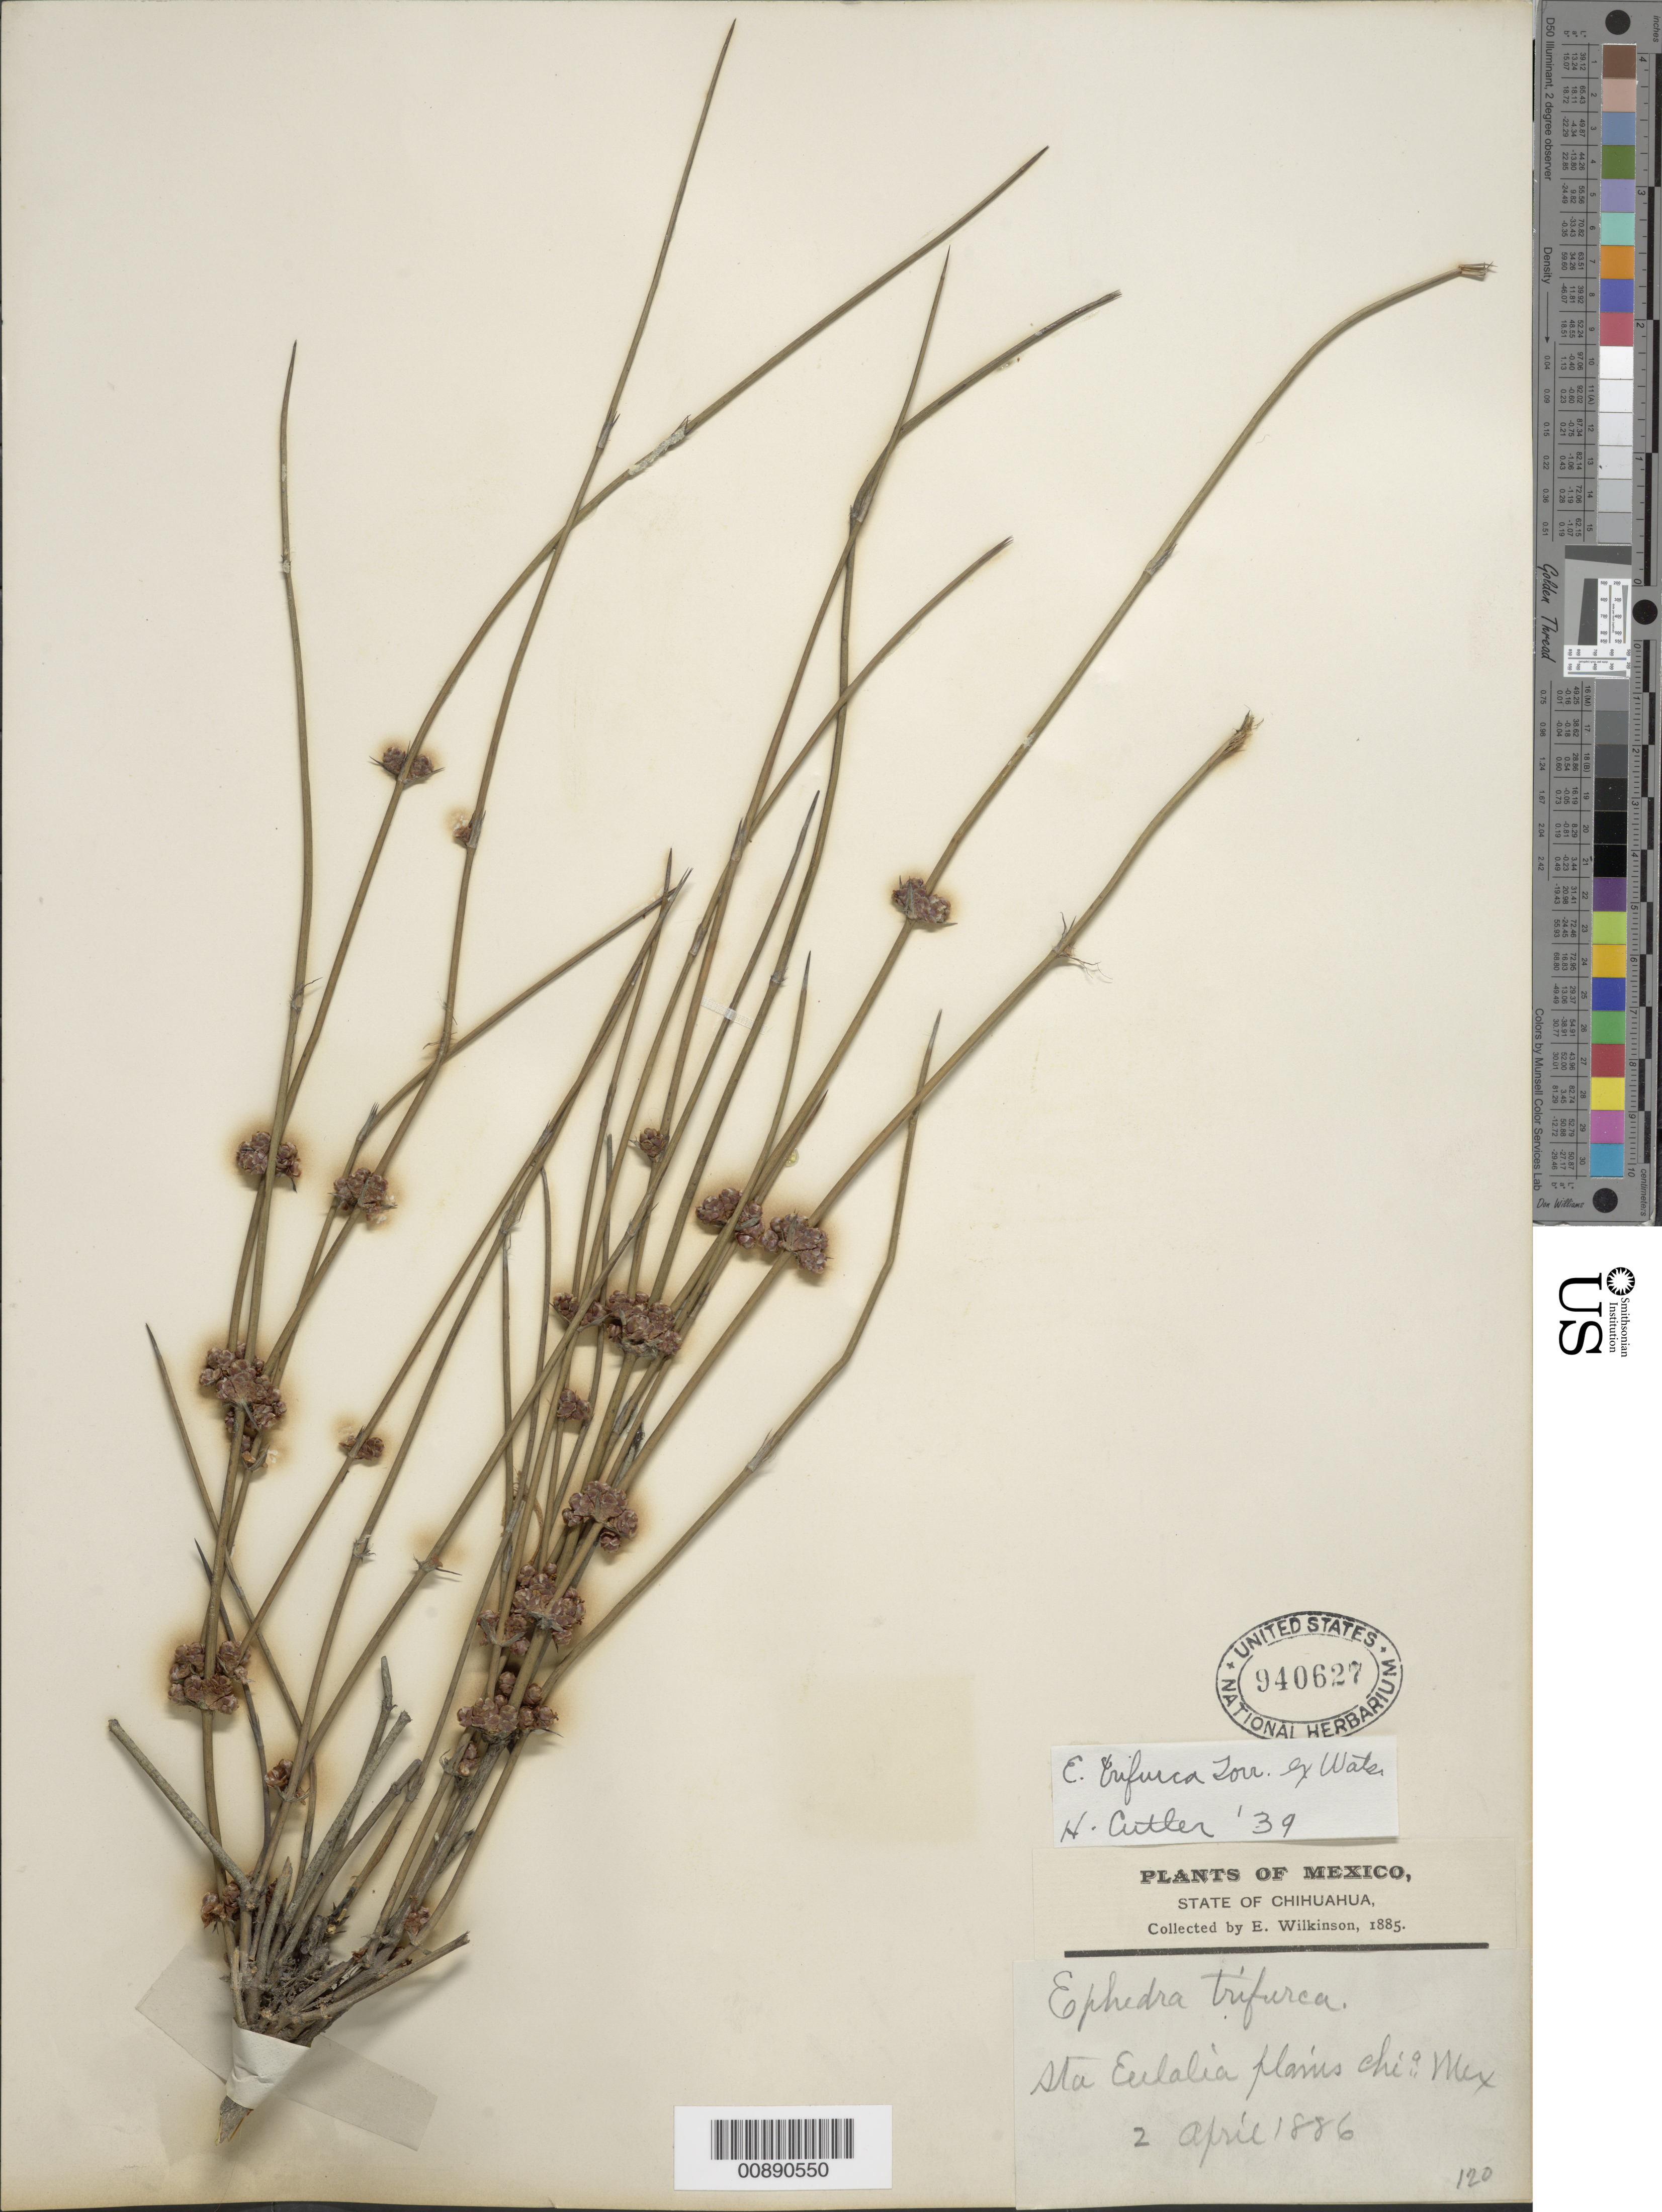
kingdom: Plantae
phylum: Tracheophyta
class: Gnetopsida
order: Ephedrales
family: Ephedraceae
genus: Ephedra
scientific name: Ephedra trifurca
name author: Torr. ex S. Watson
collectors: E. Wilkinson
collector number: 120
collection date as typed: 02 Apr 1886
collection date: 1886-04-02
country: Mexico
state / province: Chihuahua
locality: Sta. Eulalia plains, Chihuahua.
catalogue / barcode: US 940627